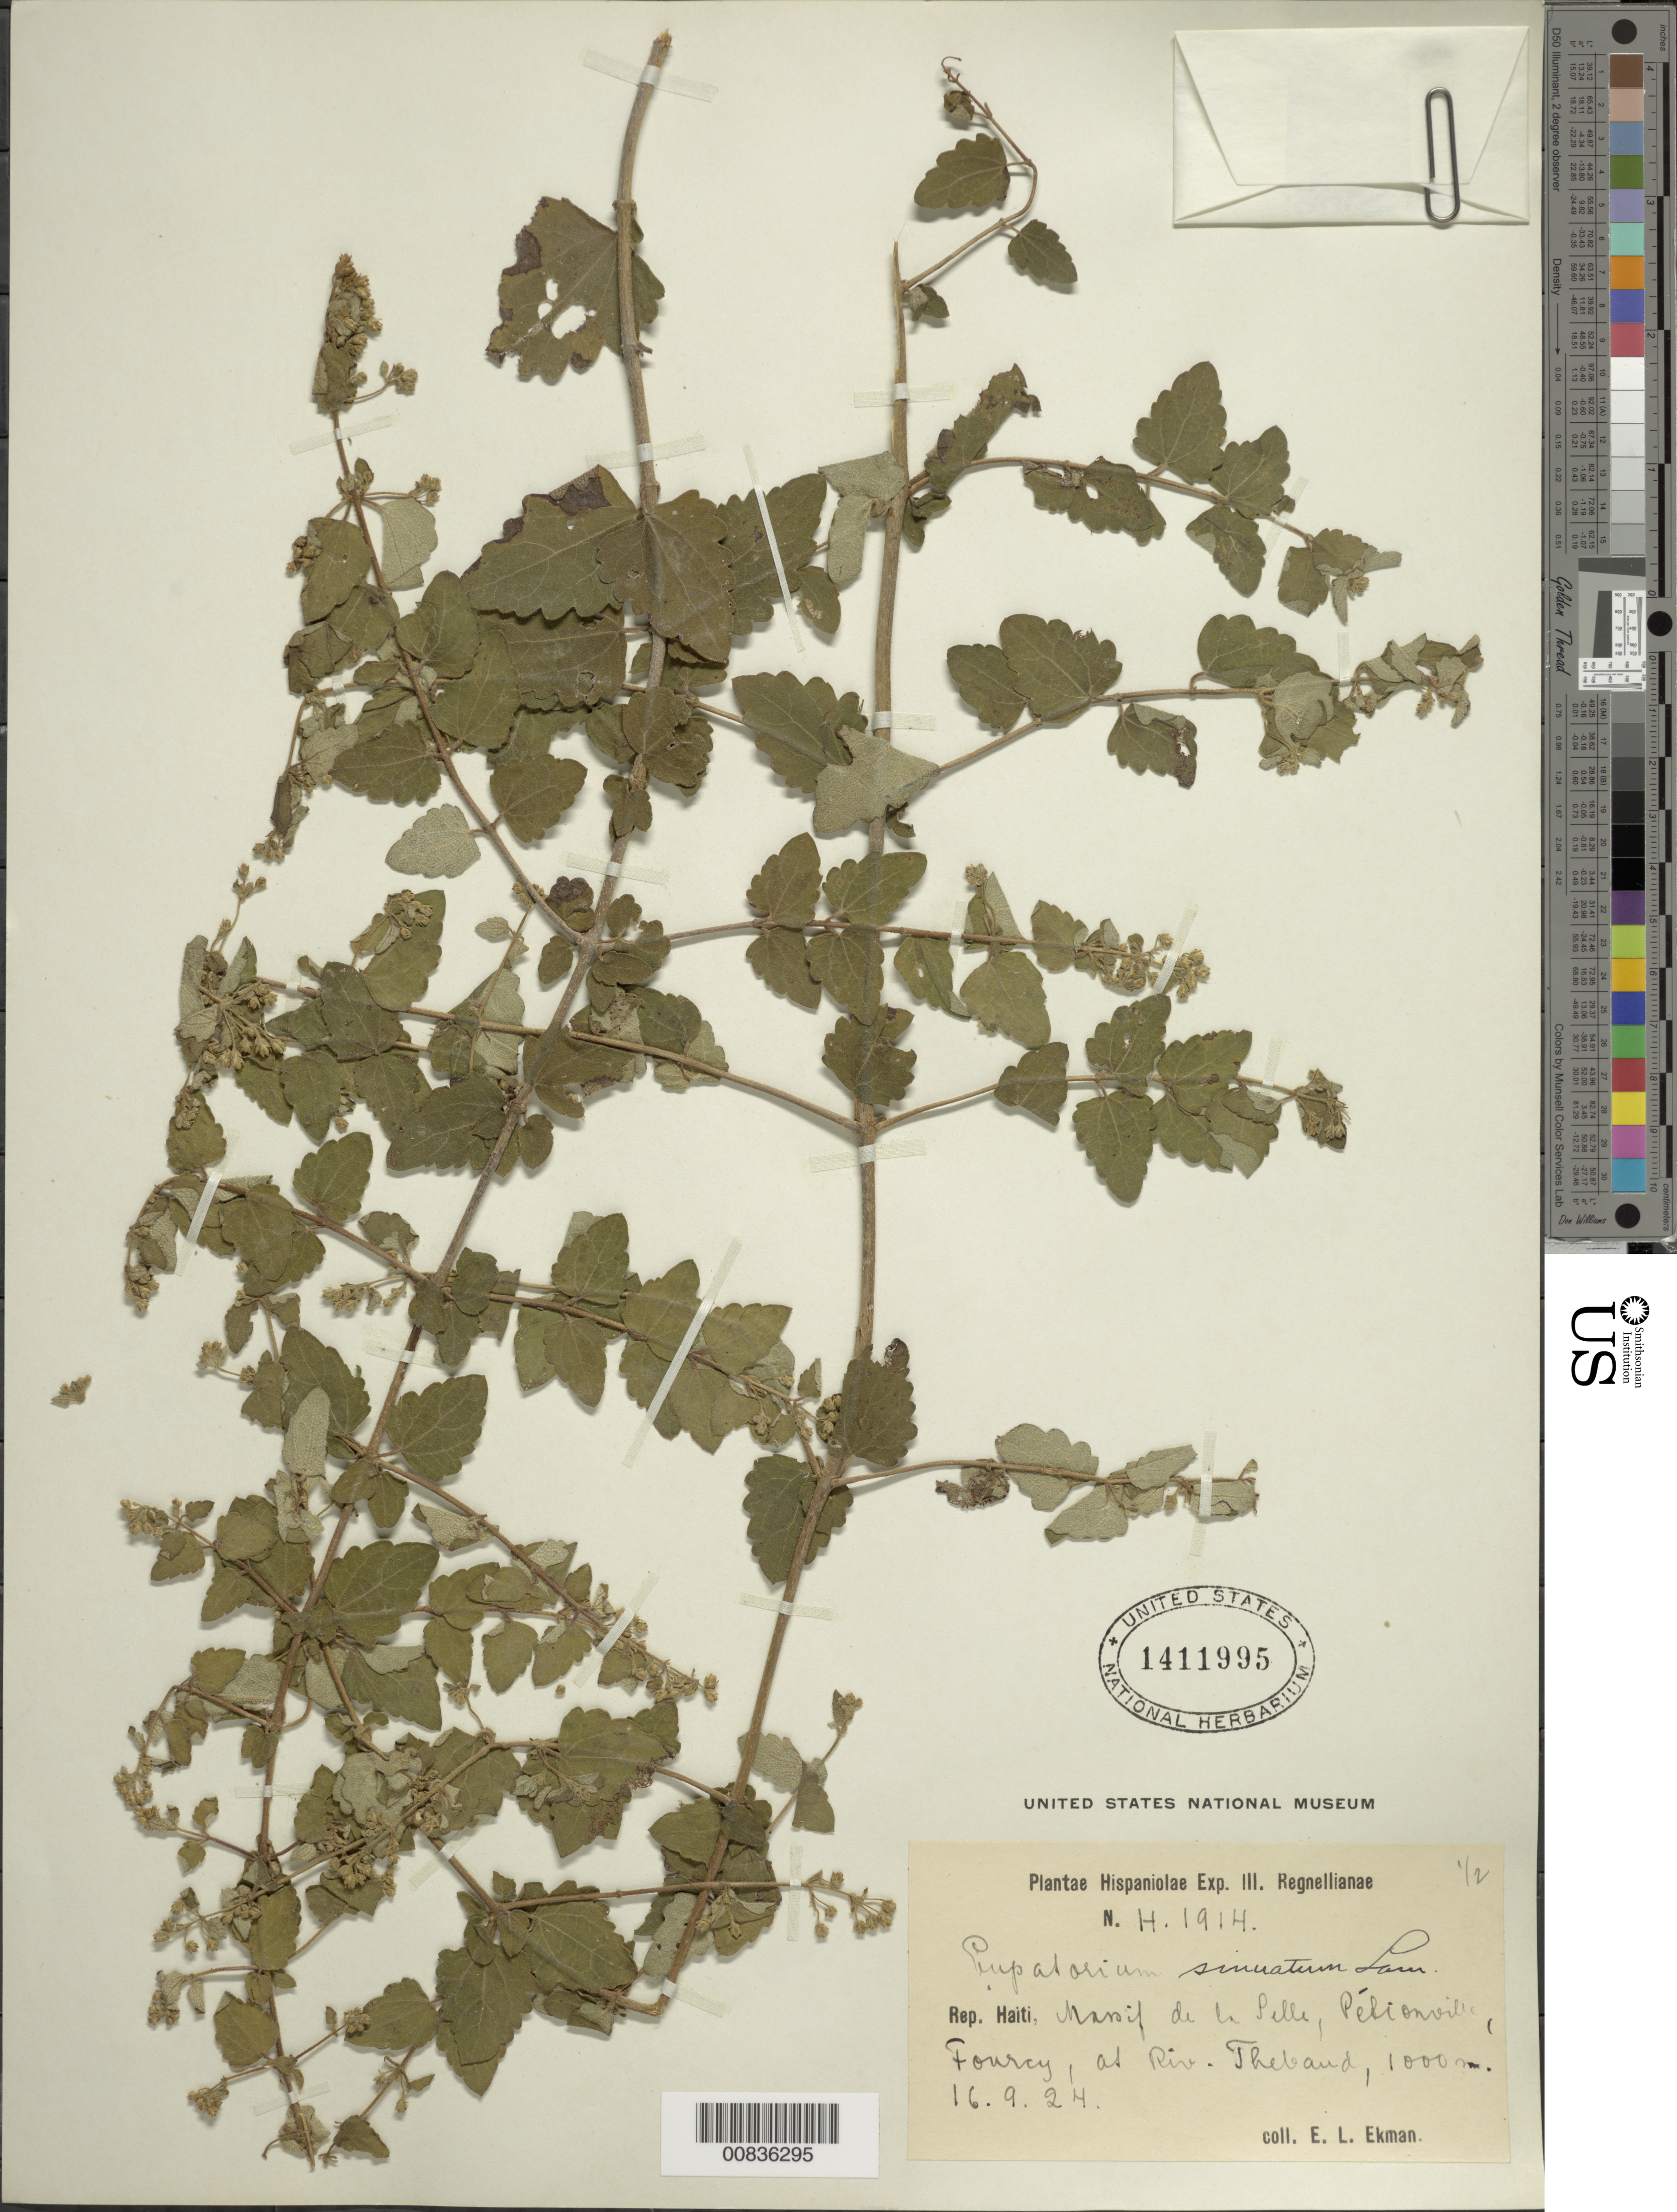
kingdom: Plantae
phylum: Tracheophyta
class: Magnoliopsida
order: Asterales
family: Asteraceae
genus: Chromolaena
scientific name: Chromolaena sinuata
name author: (Lam.) R.M. King & H. Rob.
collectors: E. L. Ekman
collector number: H 1914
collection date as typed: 19 Sep 1924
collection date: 1924-09-19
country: Haiti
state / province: Ouest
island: Hispaniola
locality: Massif de la Selle Pétionville, Fourcy, at Riv. Thebaud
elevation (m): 1000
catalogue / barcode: US 1411995